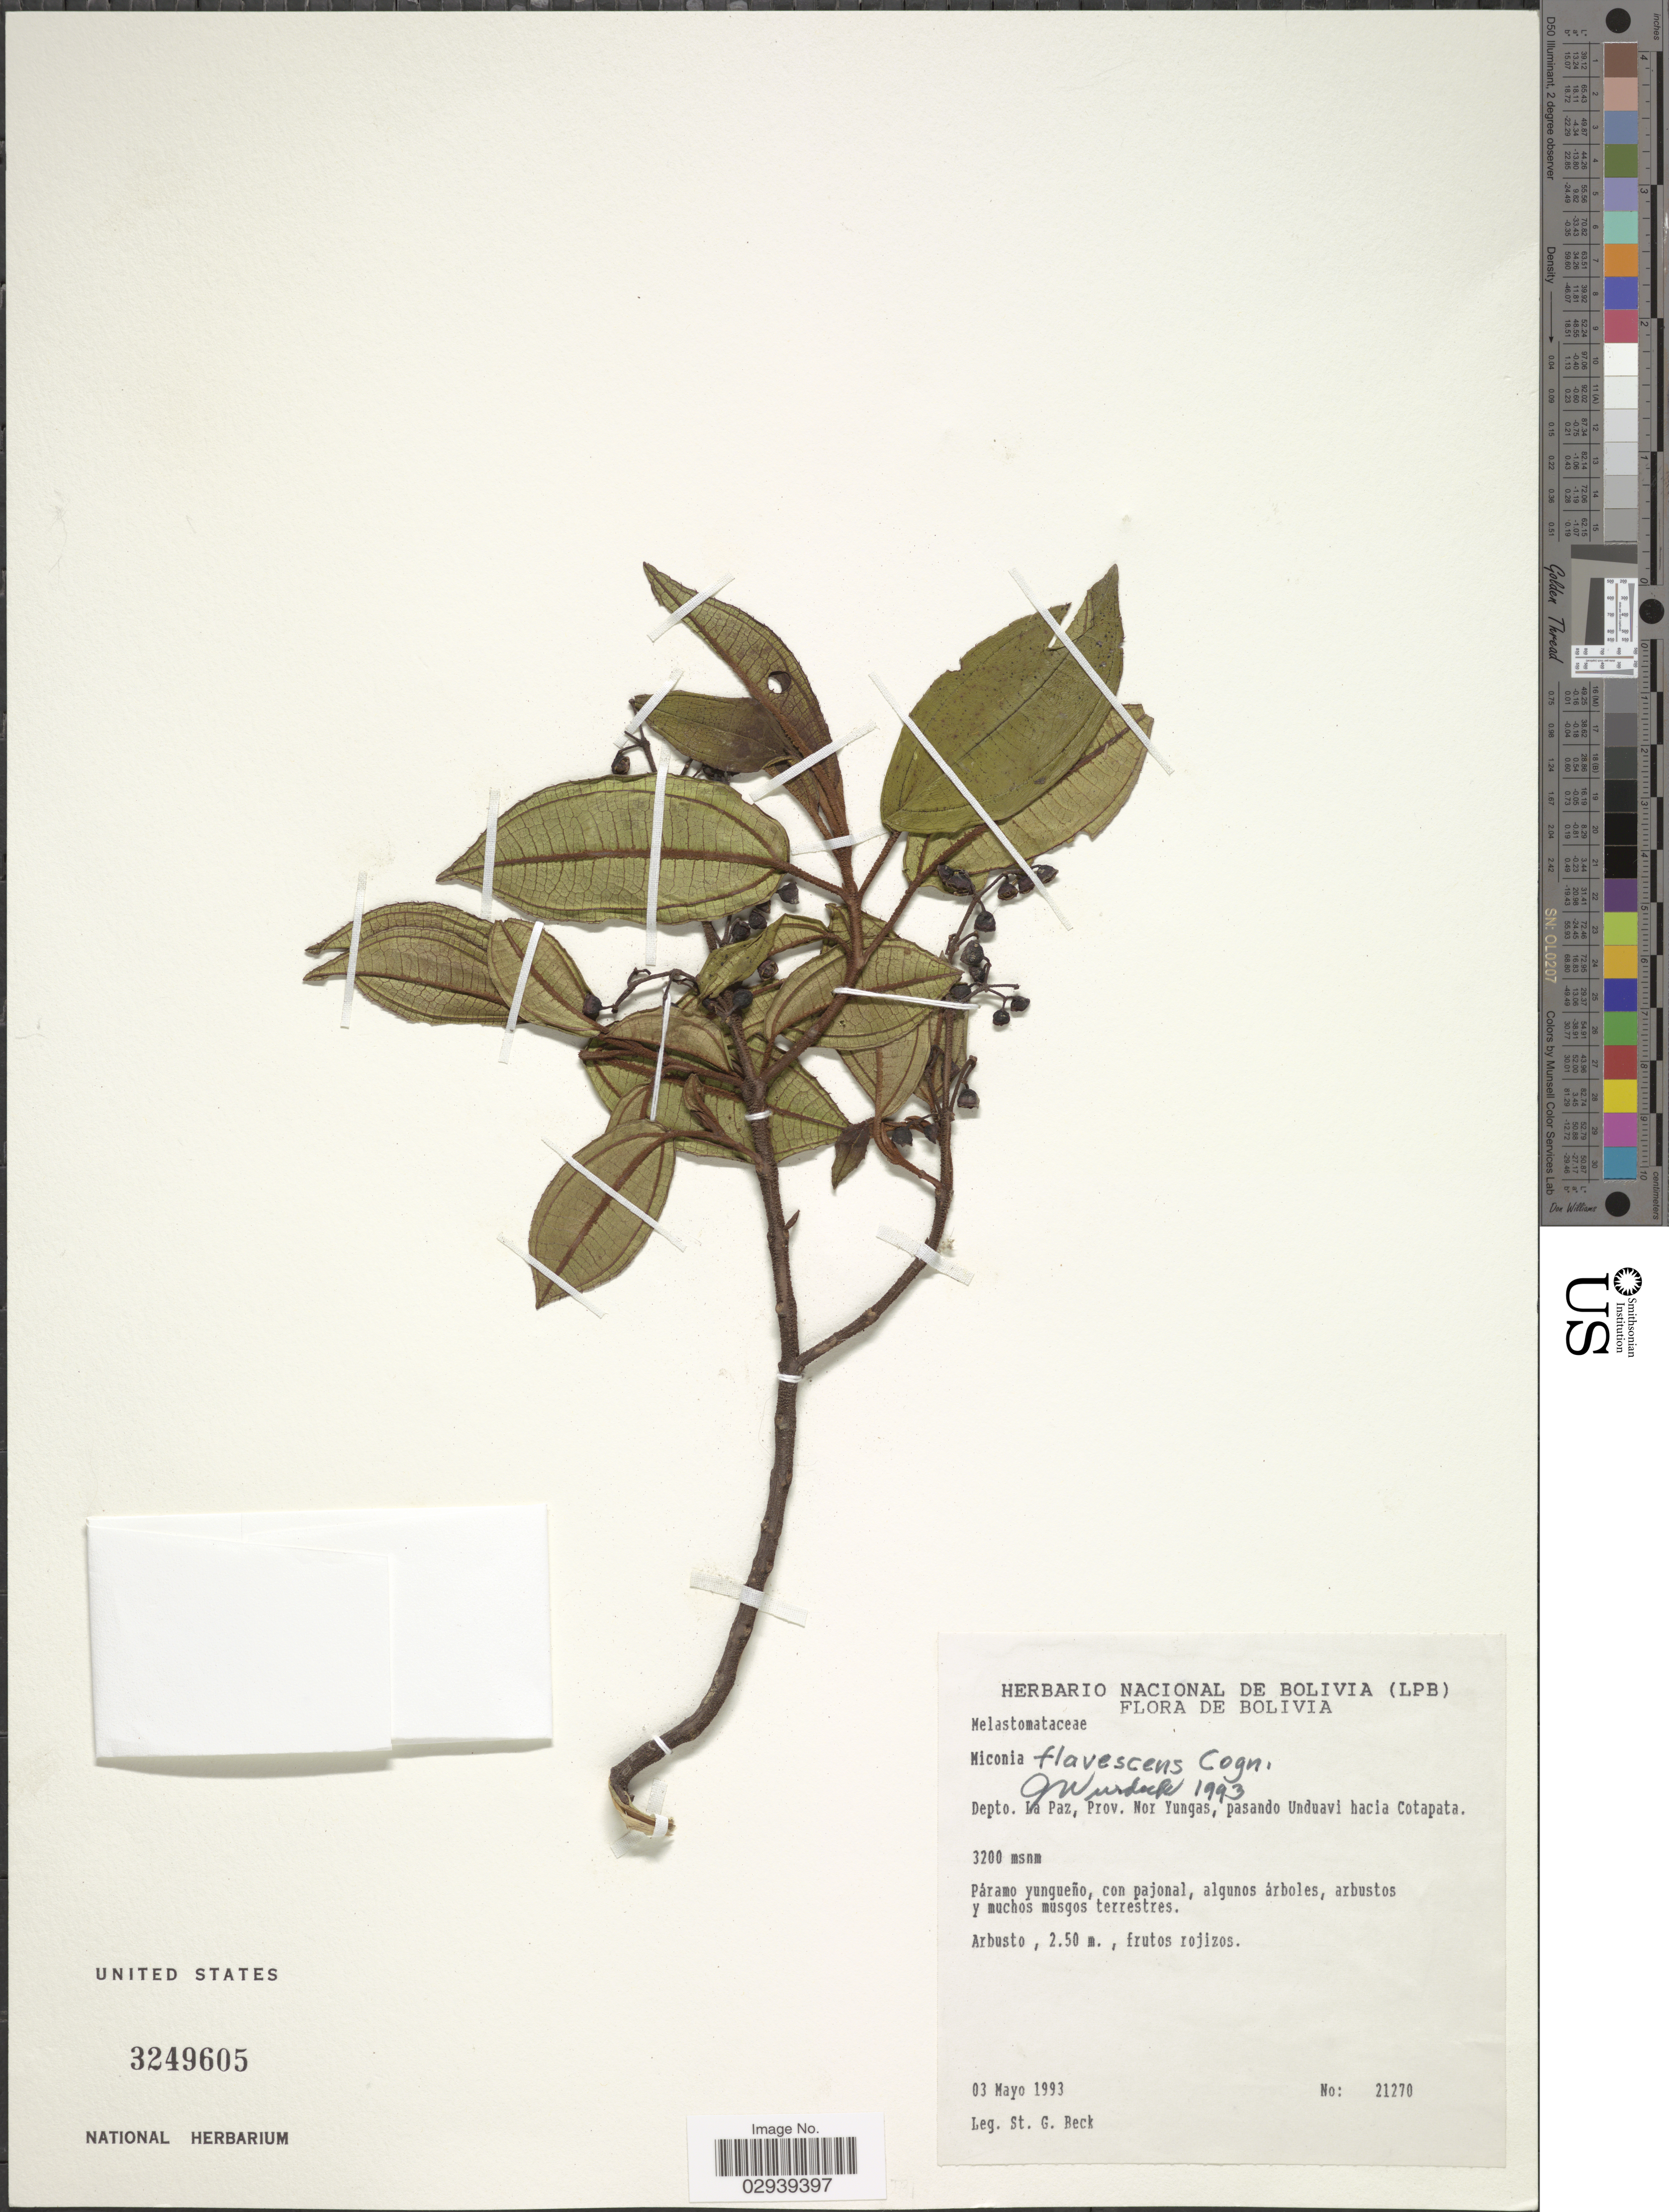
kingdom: Plantae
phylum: Tracheophyta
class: Magnoliopsida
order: Myrtales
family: Melastomataceae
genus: Miconia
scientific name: Miconia flavescens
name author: Cogn.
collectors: S. G. Beck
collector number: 21270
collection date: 1993-05-03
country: Bolivia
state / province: La Paz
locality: Depto. La Paz, Prov. Nor Yungas, pasando Unduavi hacia Cotapata.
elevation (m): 3200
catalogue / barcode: US 3249605